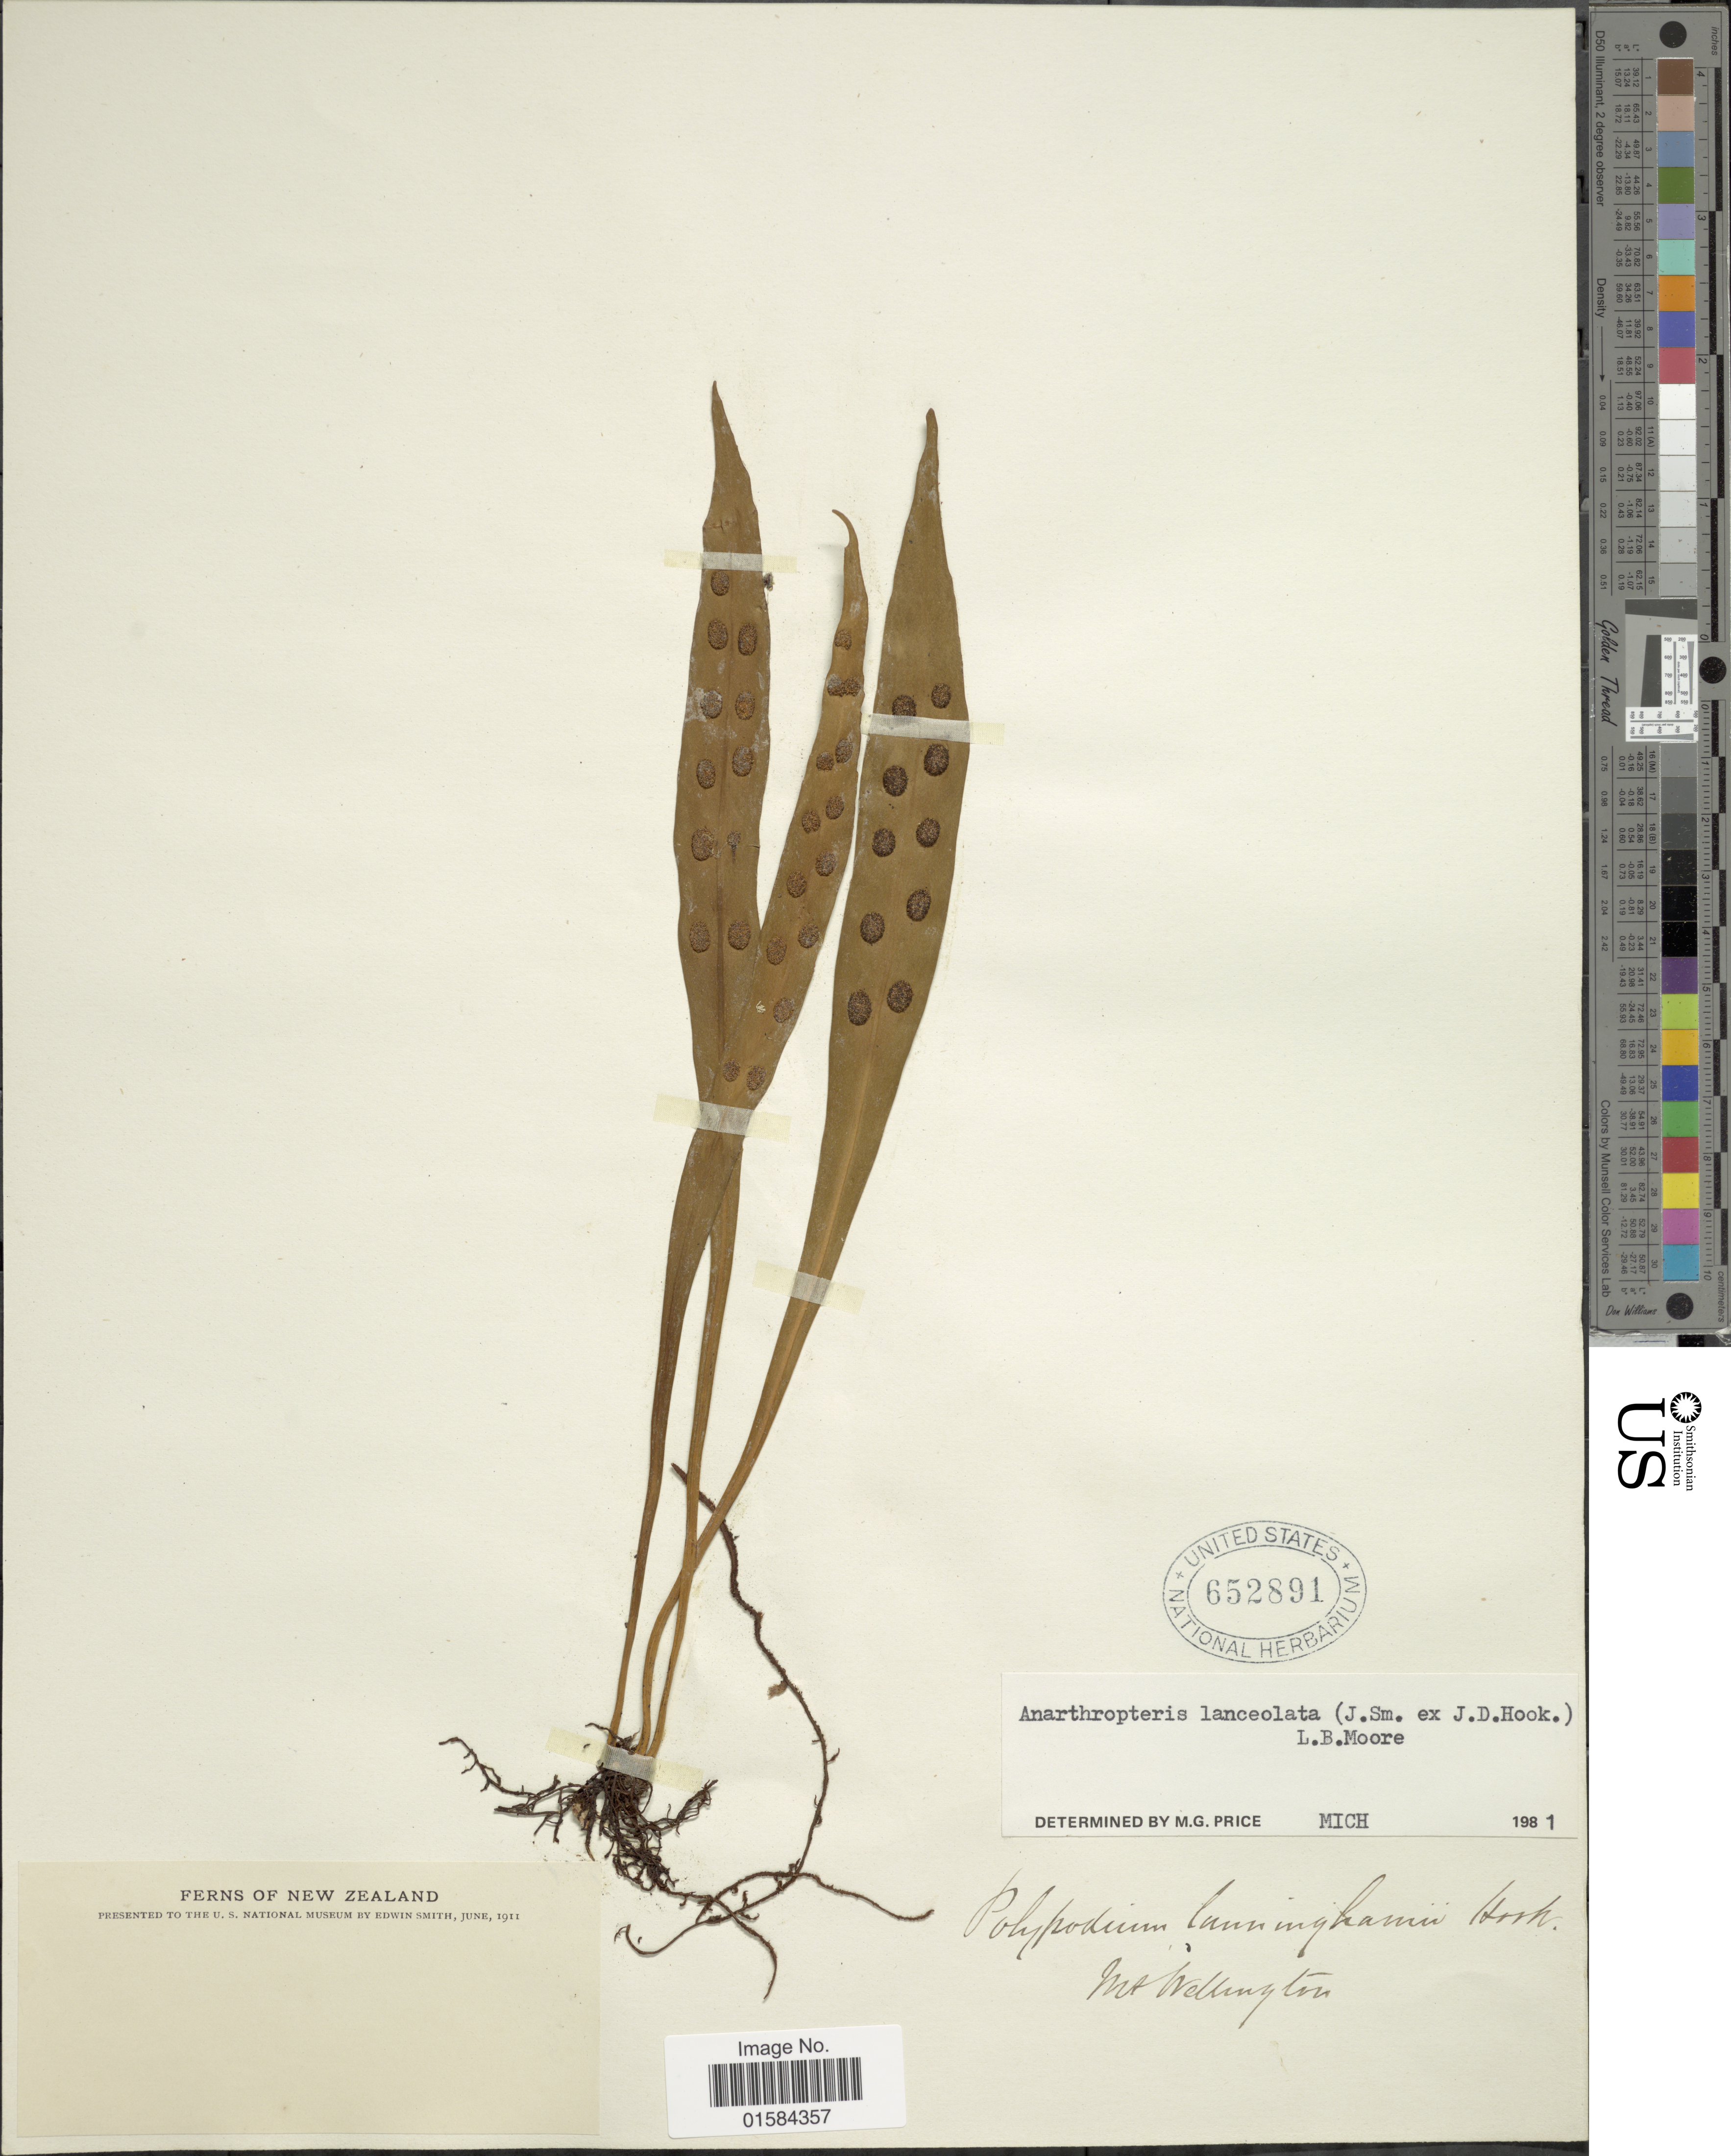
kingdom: Plantae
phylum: Tracheophyta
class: Polypodiopsida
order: Polypodiales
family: Polypodiaceae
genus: Loxogramme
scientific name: Loxogramme lanceolata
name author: (Sw.) C. Presl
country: New Zealand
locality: Mt. Wellington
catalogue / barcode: US 652891